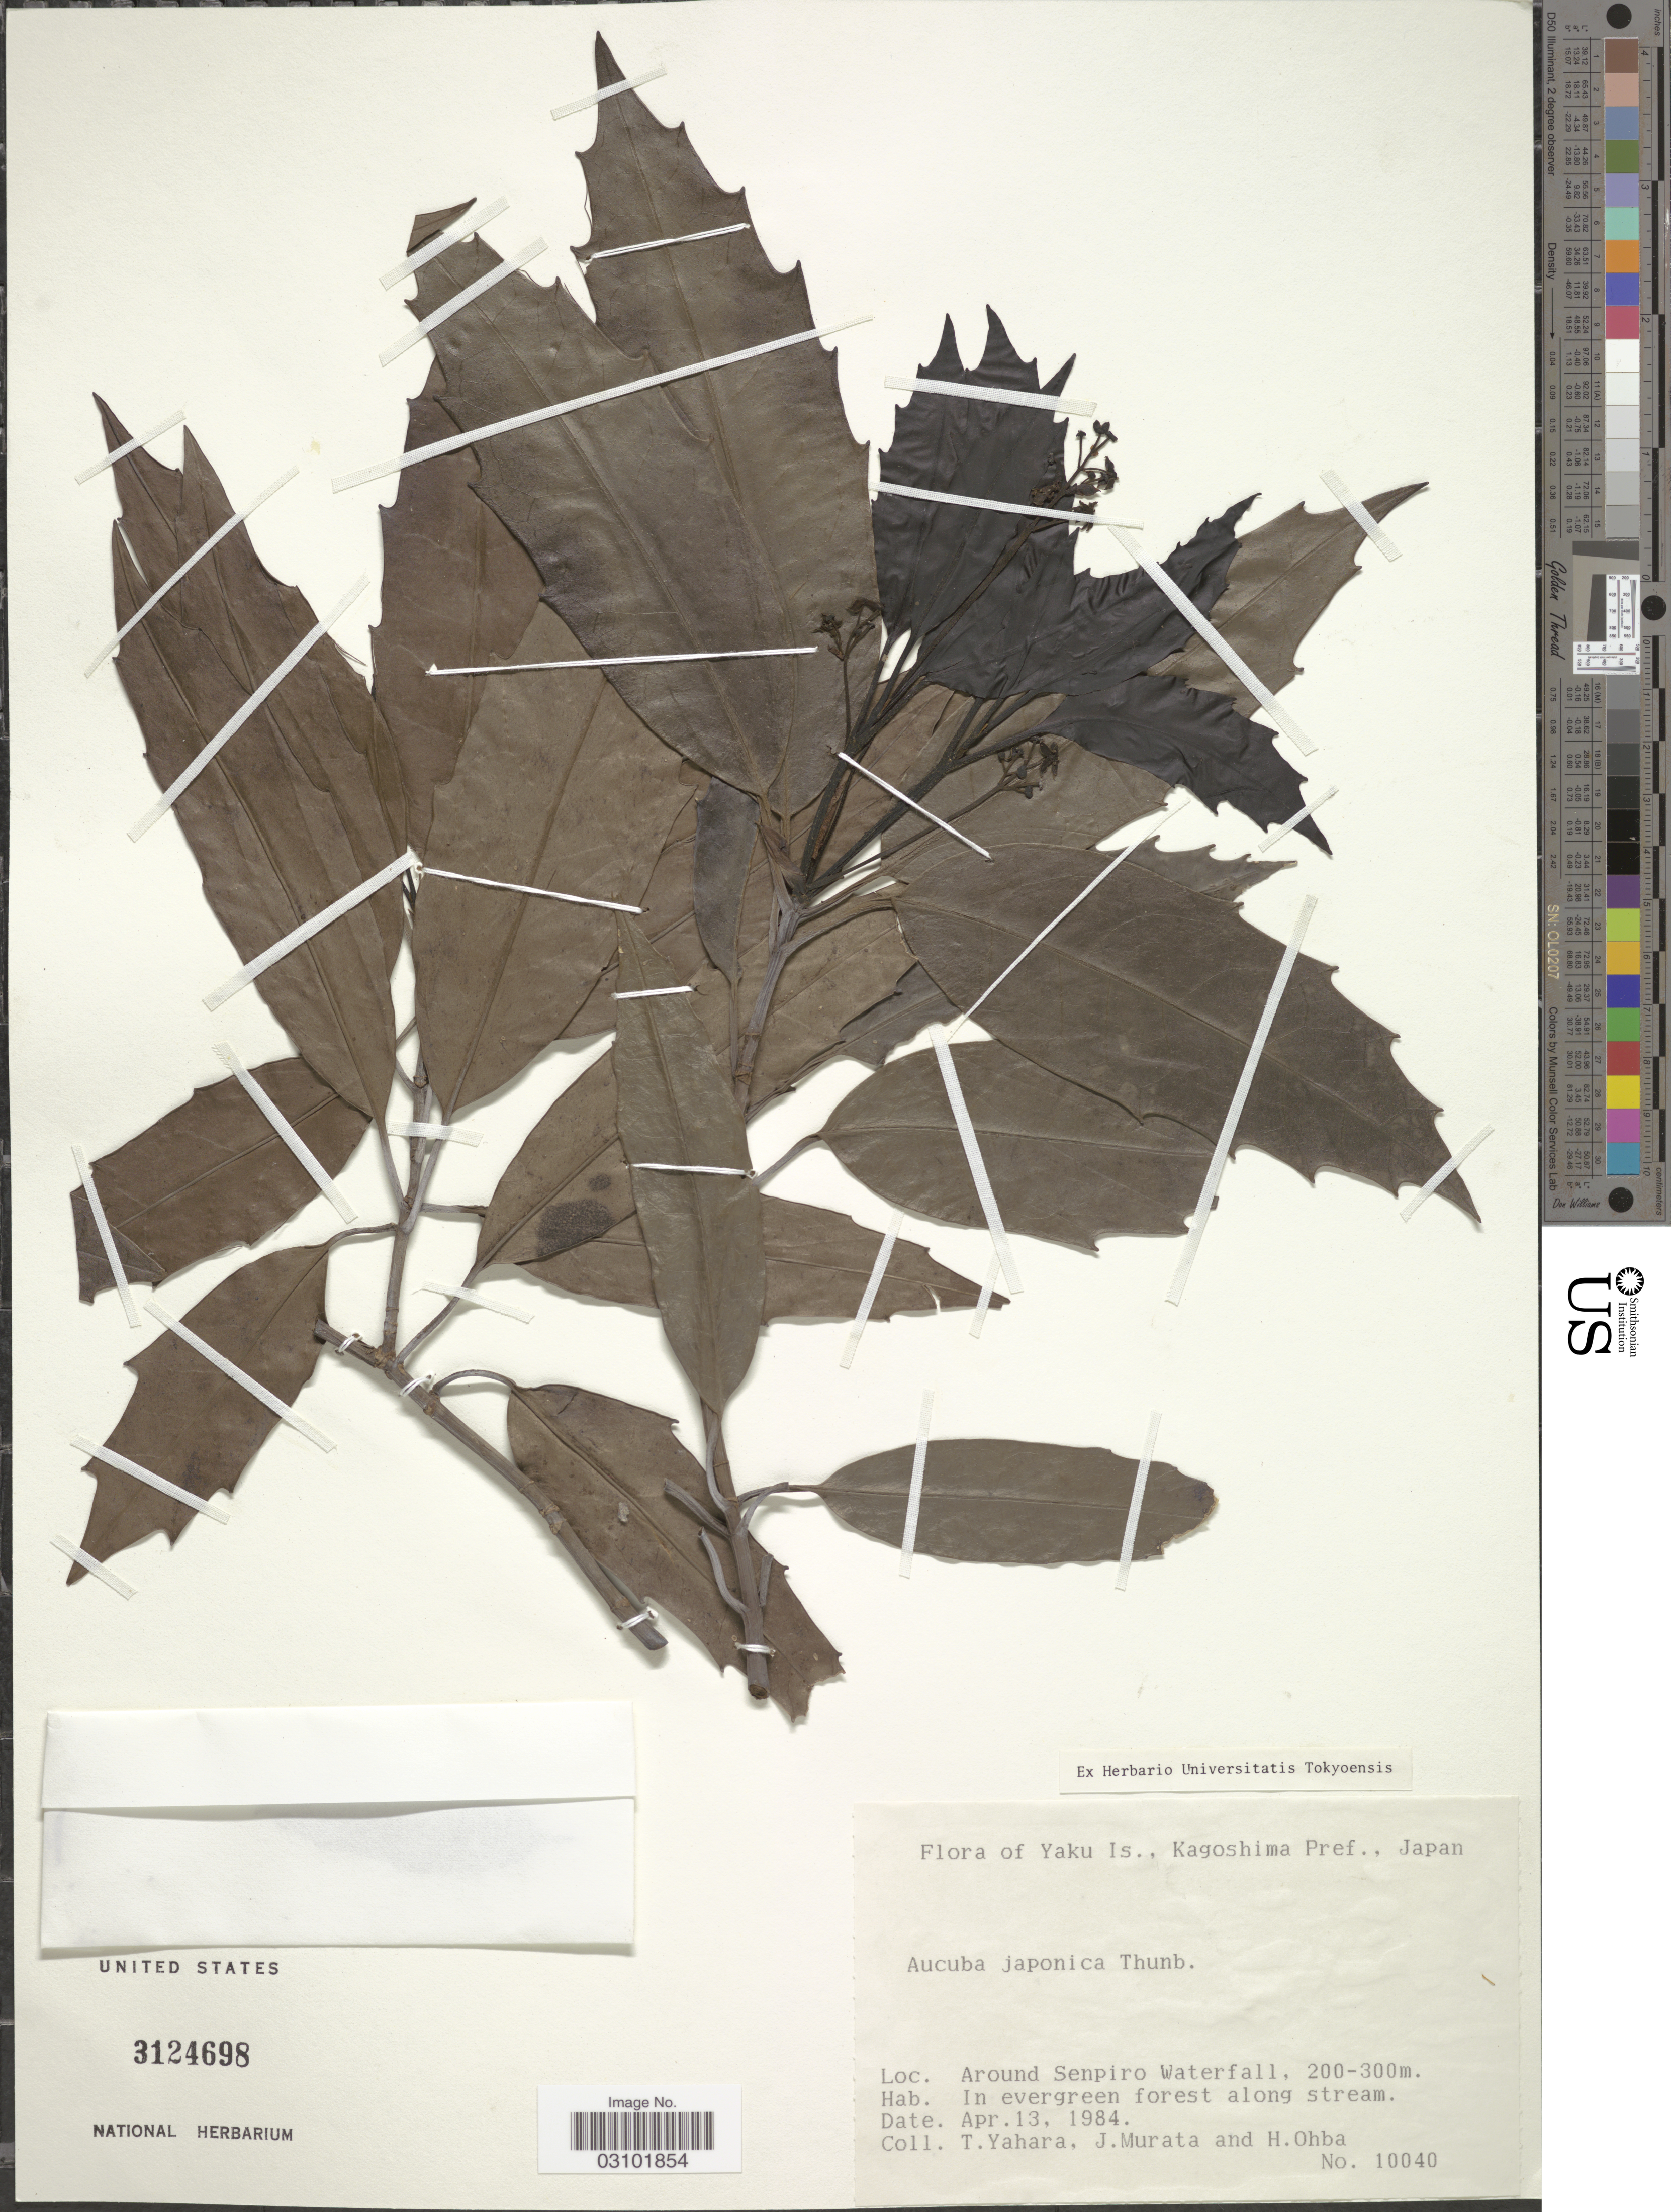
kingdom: Plantae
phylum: Tracheophyta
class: Magnoliopsida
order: Garryales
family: Garryaceae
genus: Aucuba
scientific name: Aucuba japonica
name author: Thunb.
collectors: T. Yahara, J. Murata & H. Ohba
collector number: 10040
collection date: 1984-04-13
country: Japan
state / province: Kagosima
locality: Yaku Is., Kagoshima Pref. Around Senpiro Waterfall.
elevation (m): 200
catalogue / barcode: US 3124698